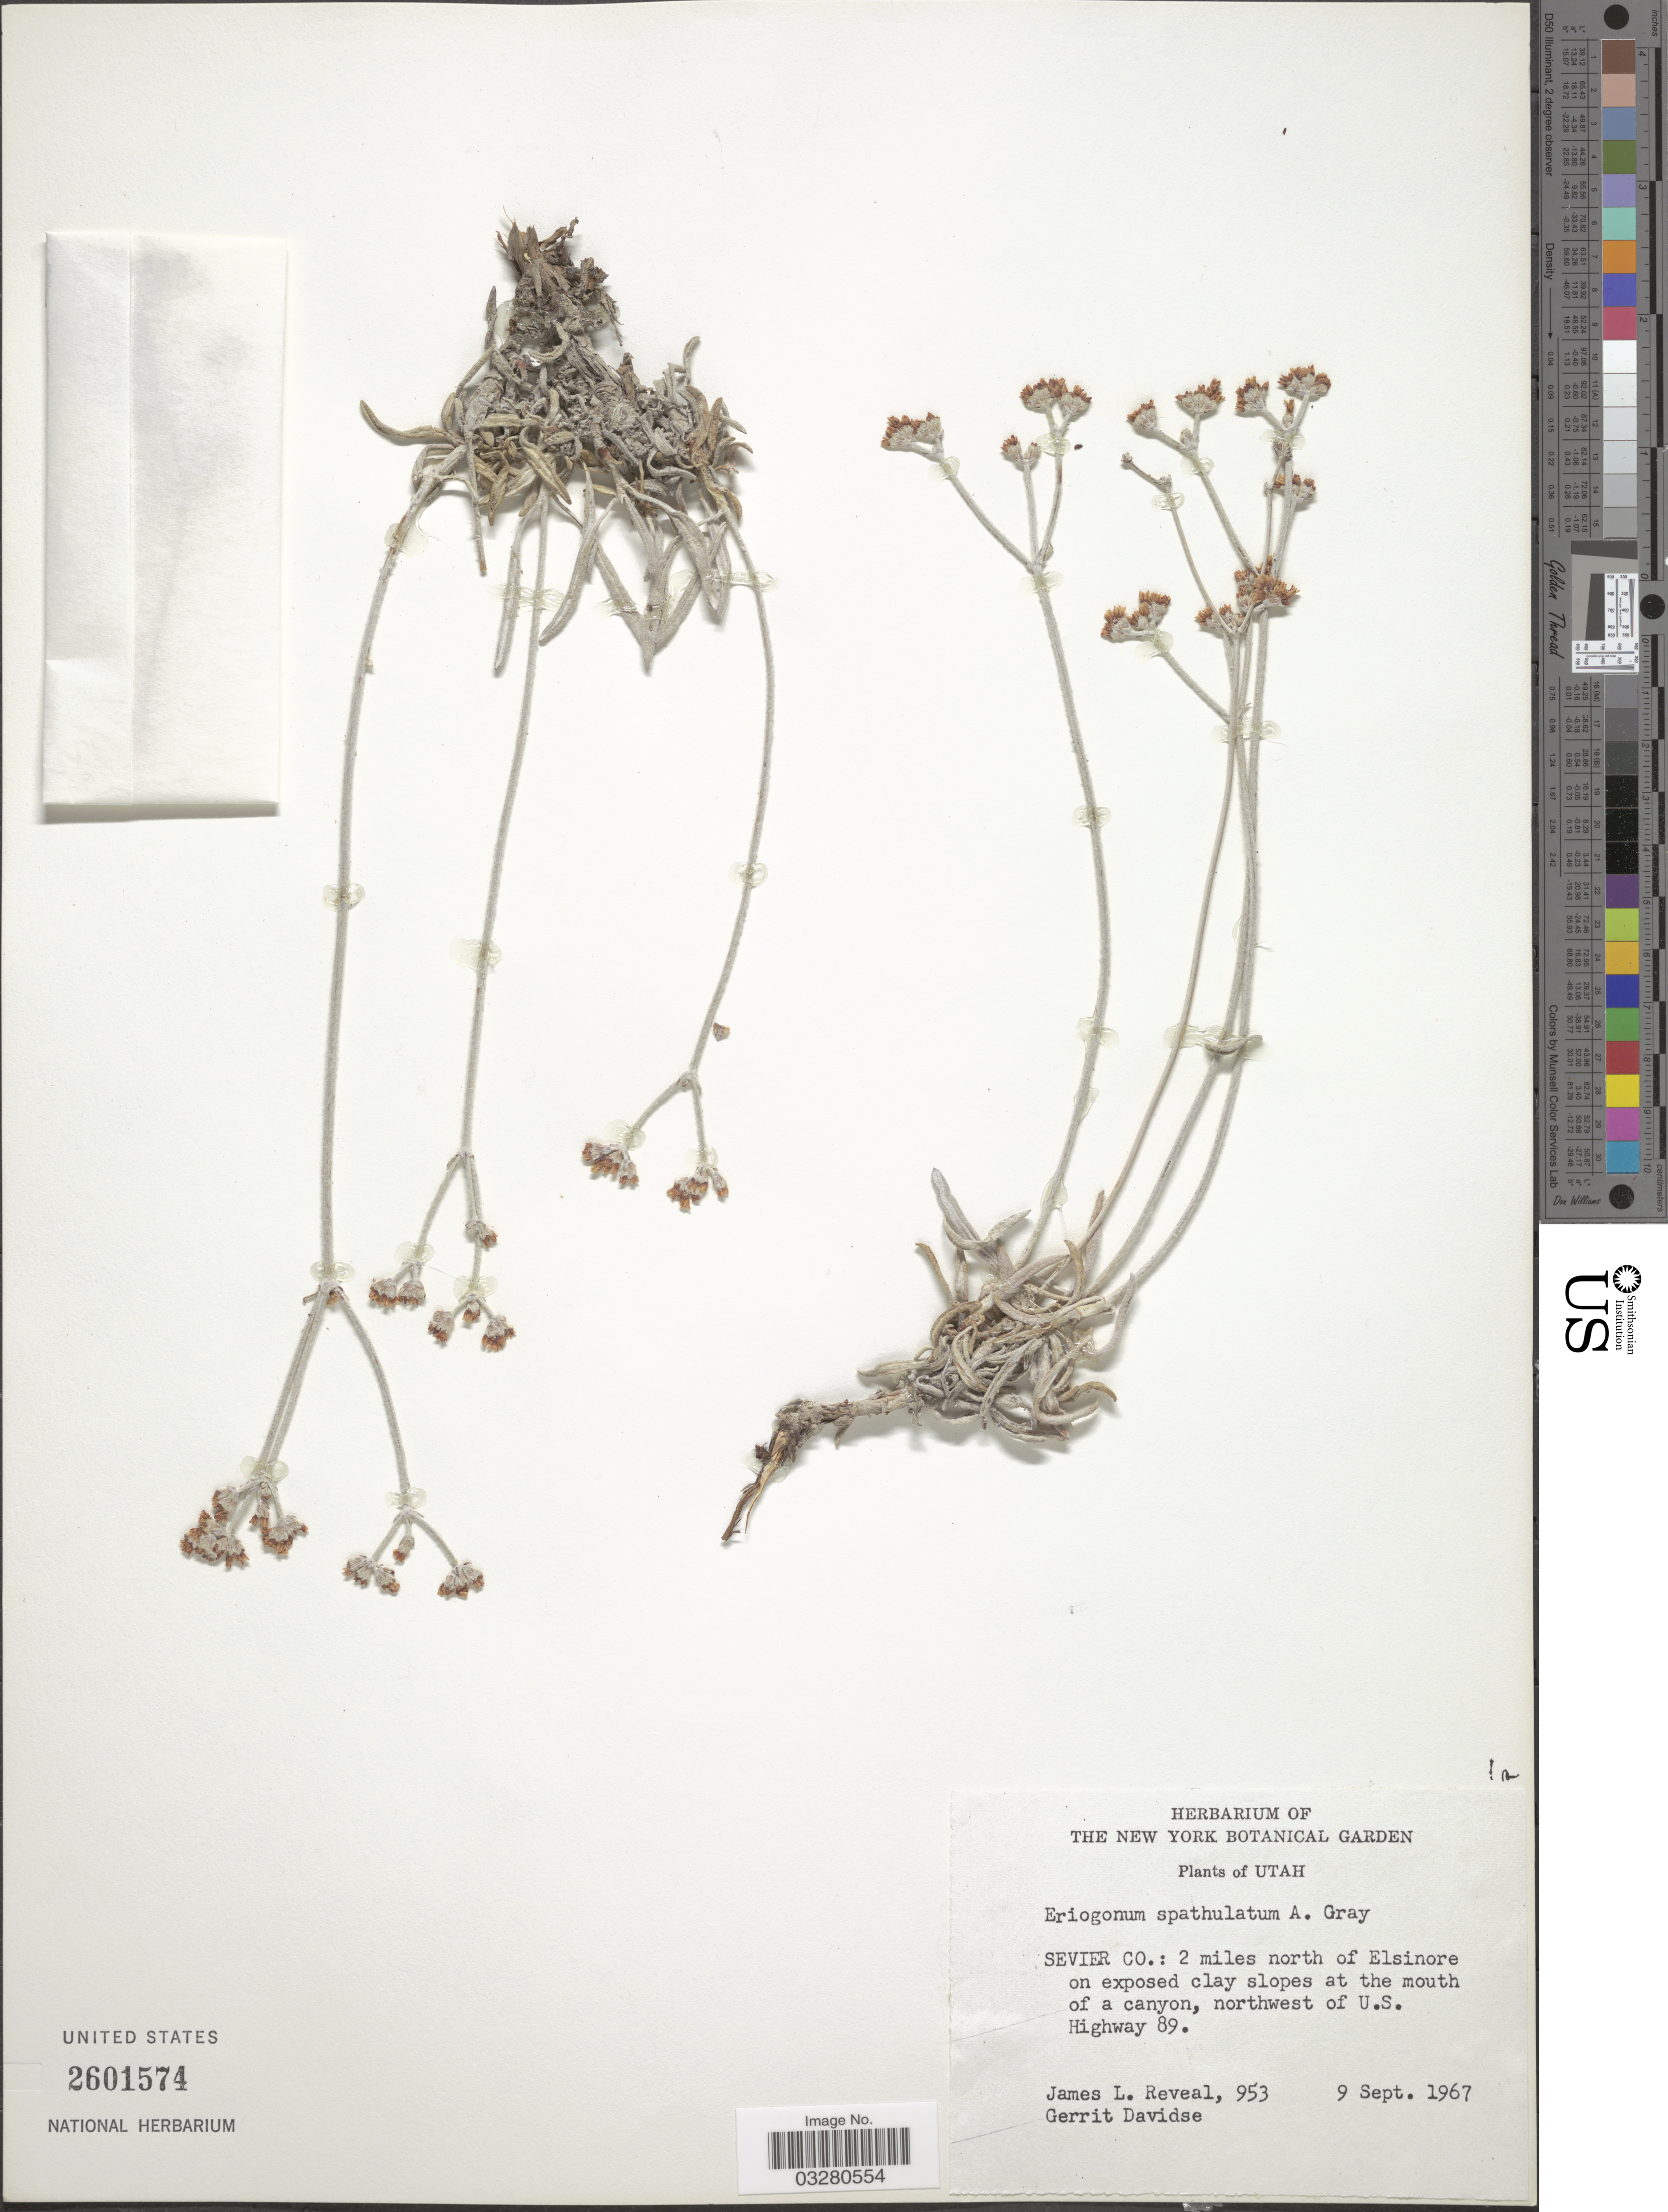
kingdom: Plantae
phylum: Tracheophyta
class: Magnoliopsida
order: Caryophyllales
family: Polygonaceae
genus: Eriogonum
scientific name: Eriogonum spathulatum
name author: A. Gray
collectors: J. L. Reveal & G. Davidse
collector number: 953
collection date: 1967-09-09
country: United States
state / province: Utah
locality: Sevier Co.: 2 miles north of Elsinore on exposed clay slopes at the mouth of a canyon, northwest of U.S. Highway 89.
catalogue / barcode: US 2601574